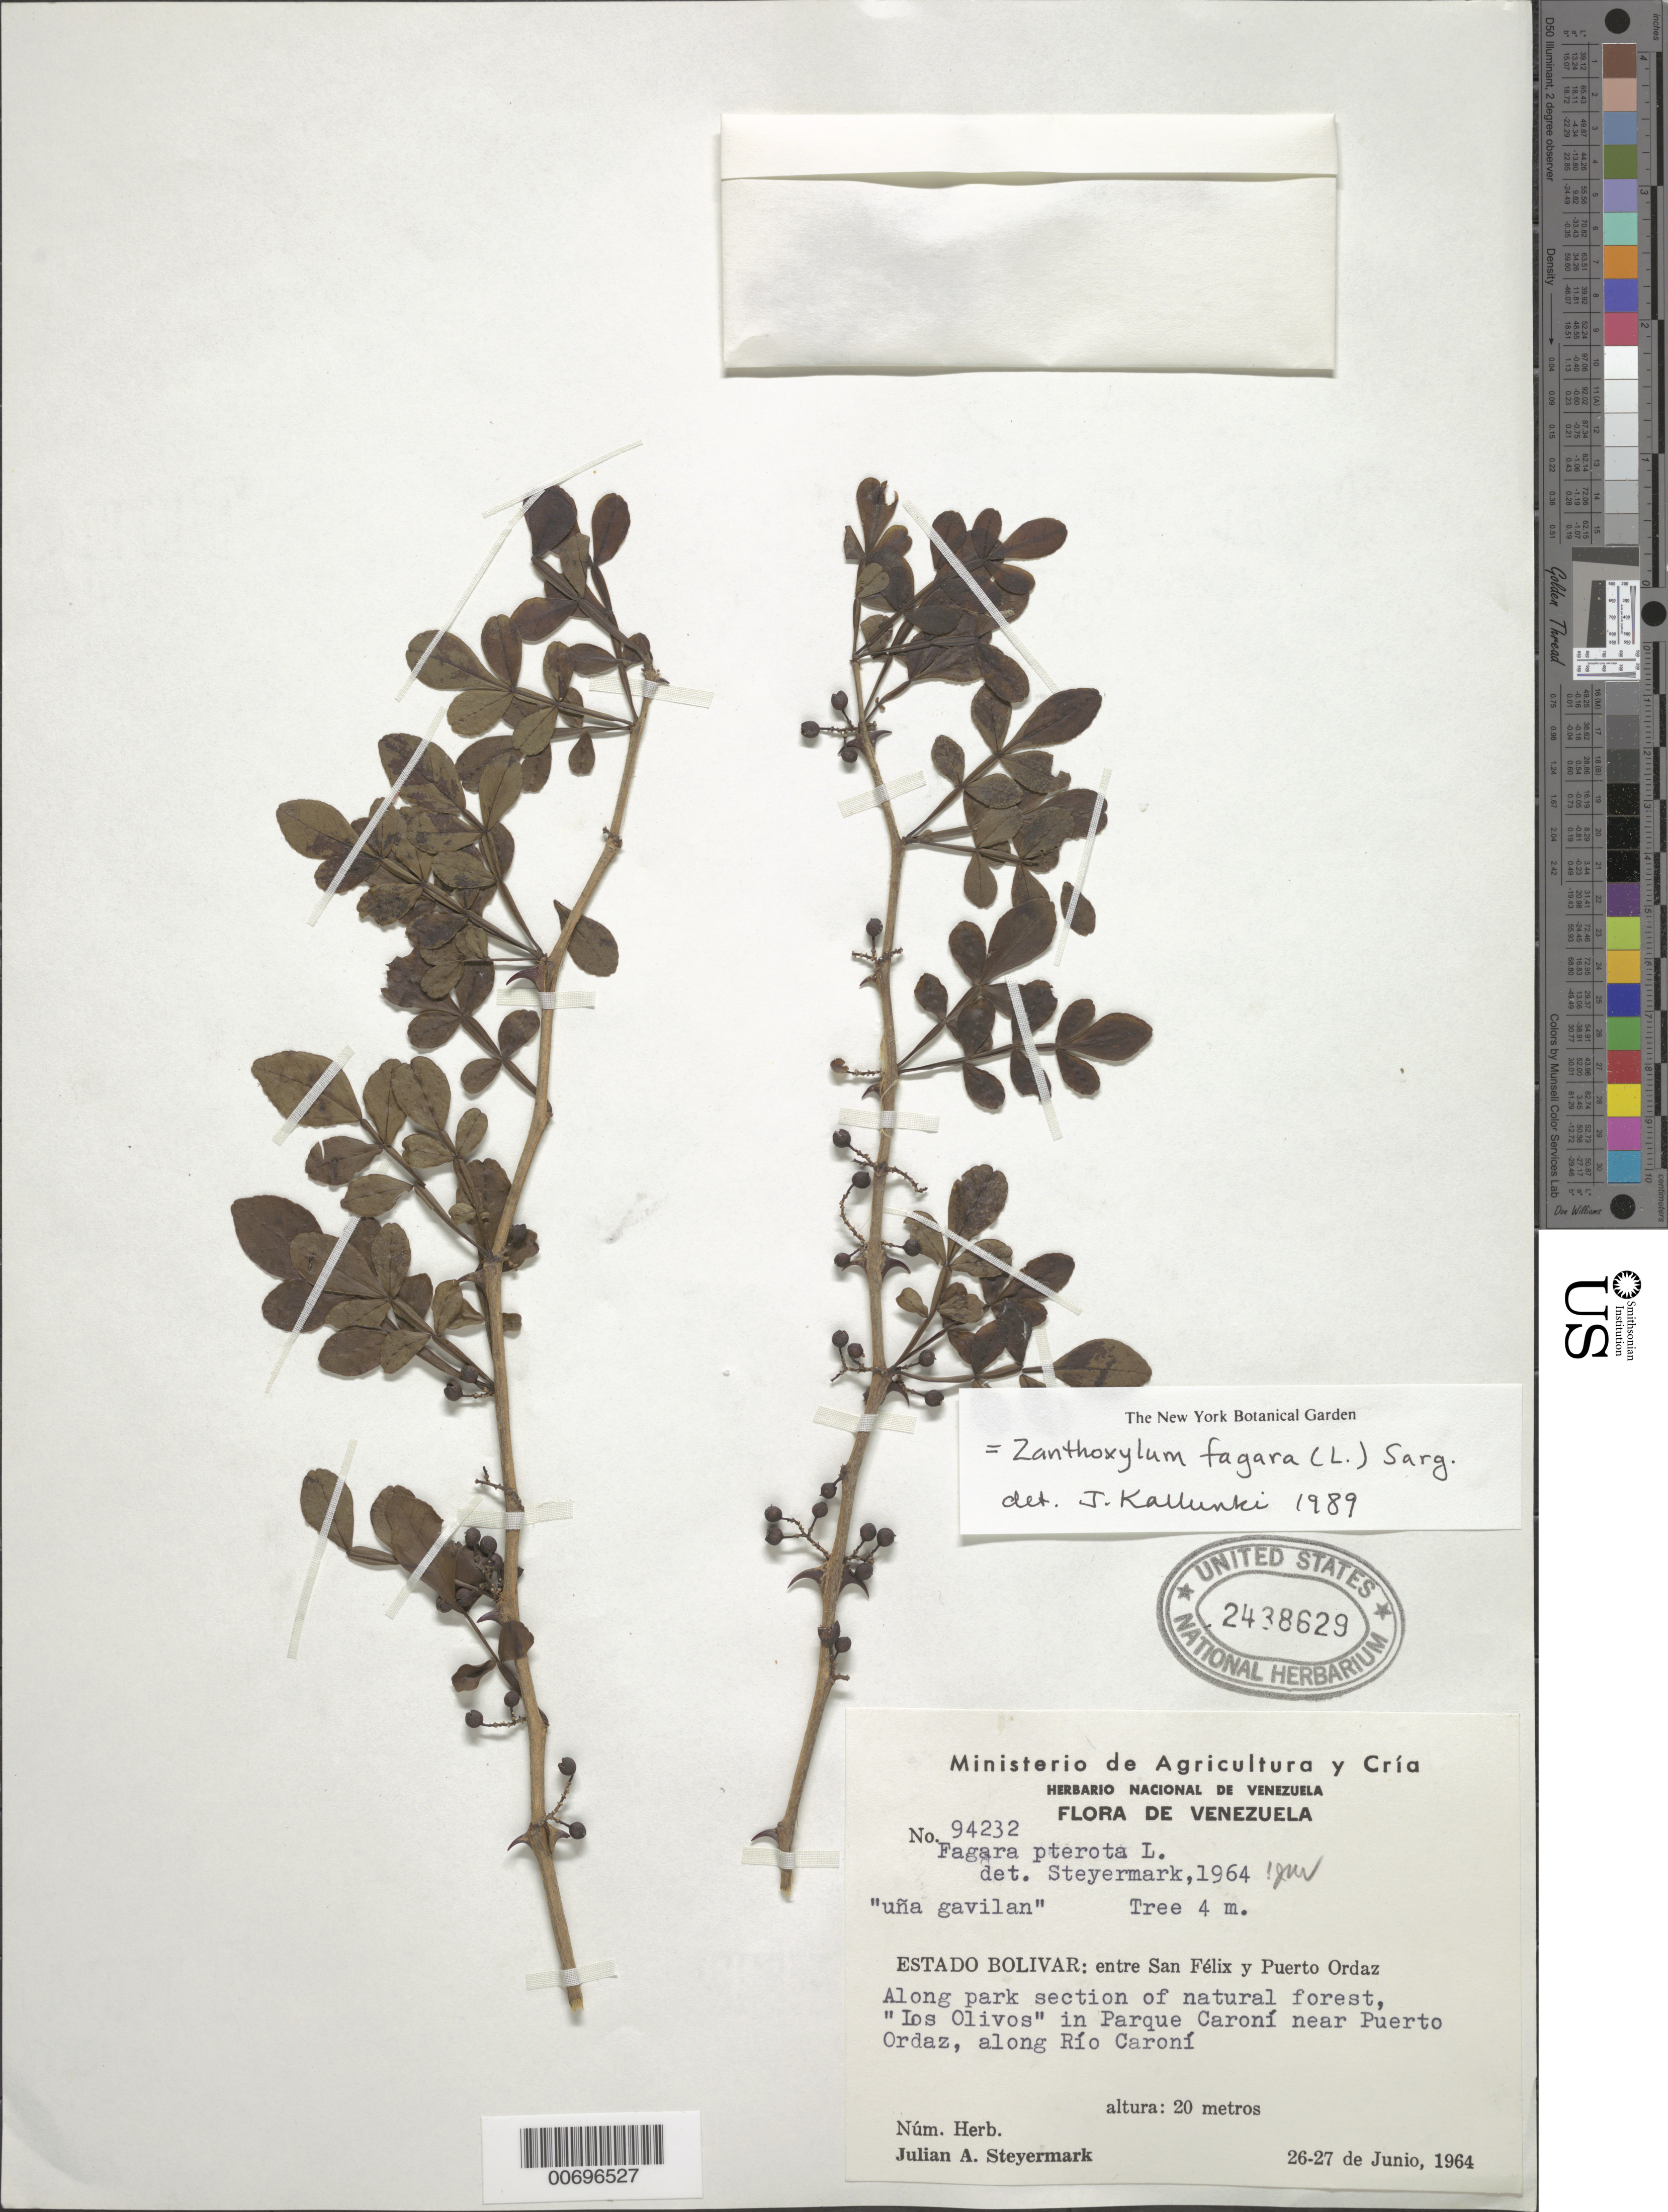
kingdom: Plantae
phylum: Tracheophyta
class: Magnoliopsida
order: Sapindales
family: Rutaceae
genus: Zanthoxylum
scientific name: Zanthoxylum fagara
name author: (L.) Sarg.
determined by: Kallunki, Jacquelyn A.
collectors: J. Steyermark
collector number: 94232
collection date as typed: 26-Jun-64 to 27-Jun-64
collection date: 1964-06-26/1964-06-27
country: Venezuela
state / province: Bolívar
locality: San Félix to Puerto Ordaz; "Los Olivos" (Olive trees), Parque Caroní along Río Caroní, near Puerto Ordaz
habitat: Along park section of natural forest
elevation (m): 20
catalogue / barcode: US 2438629